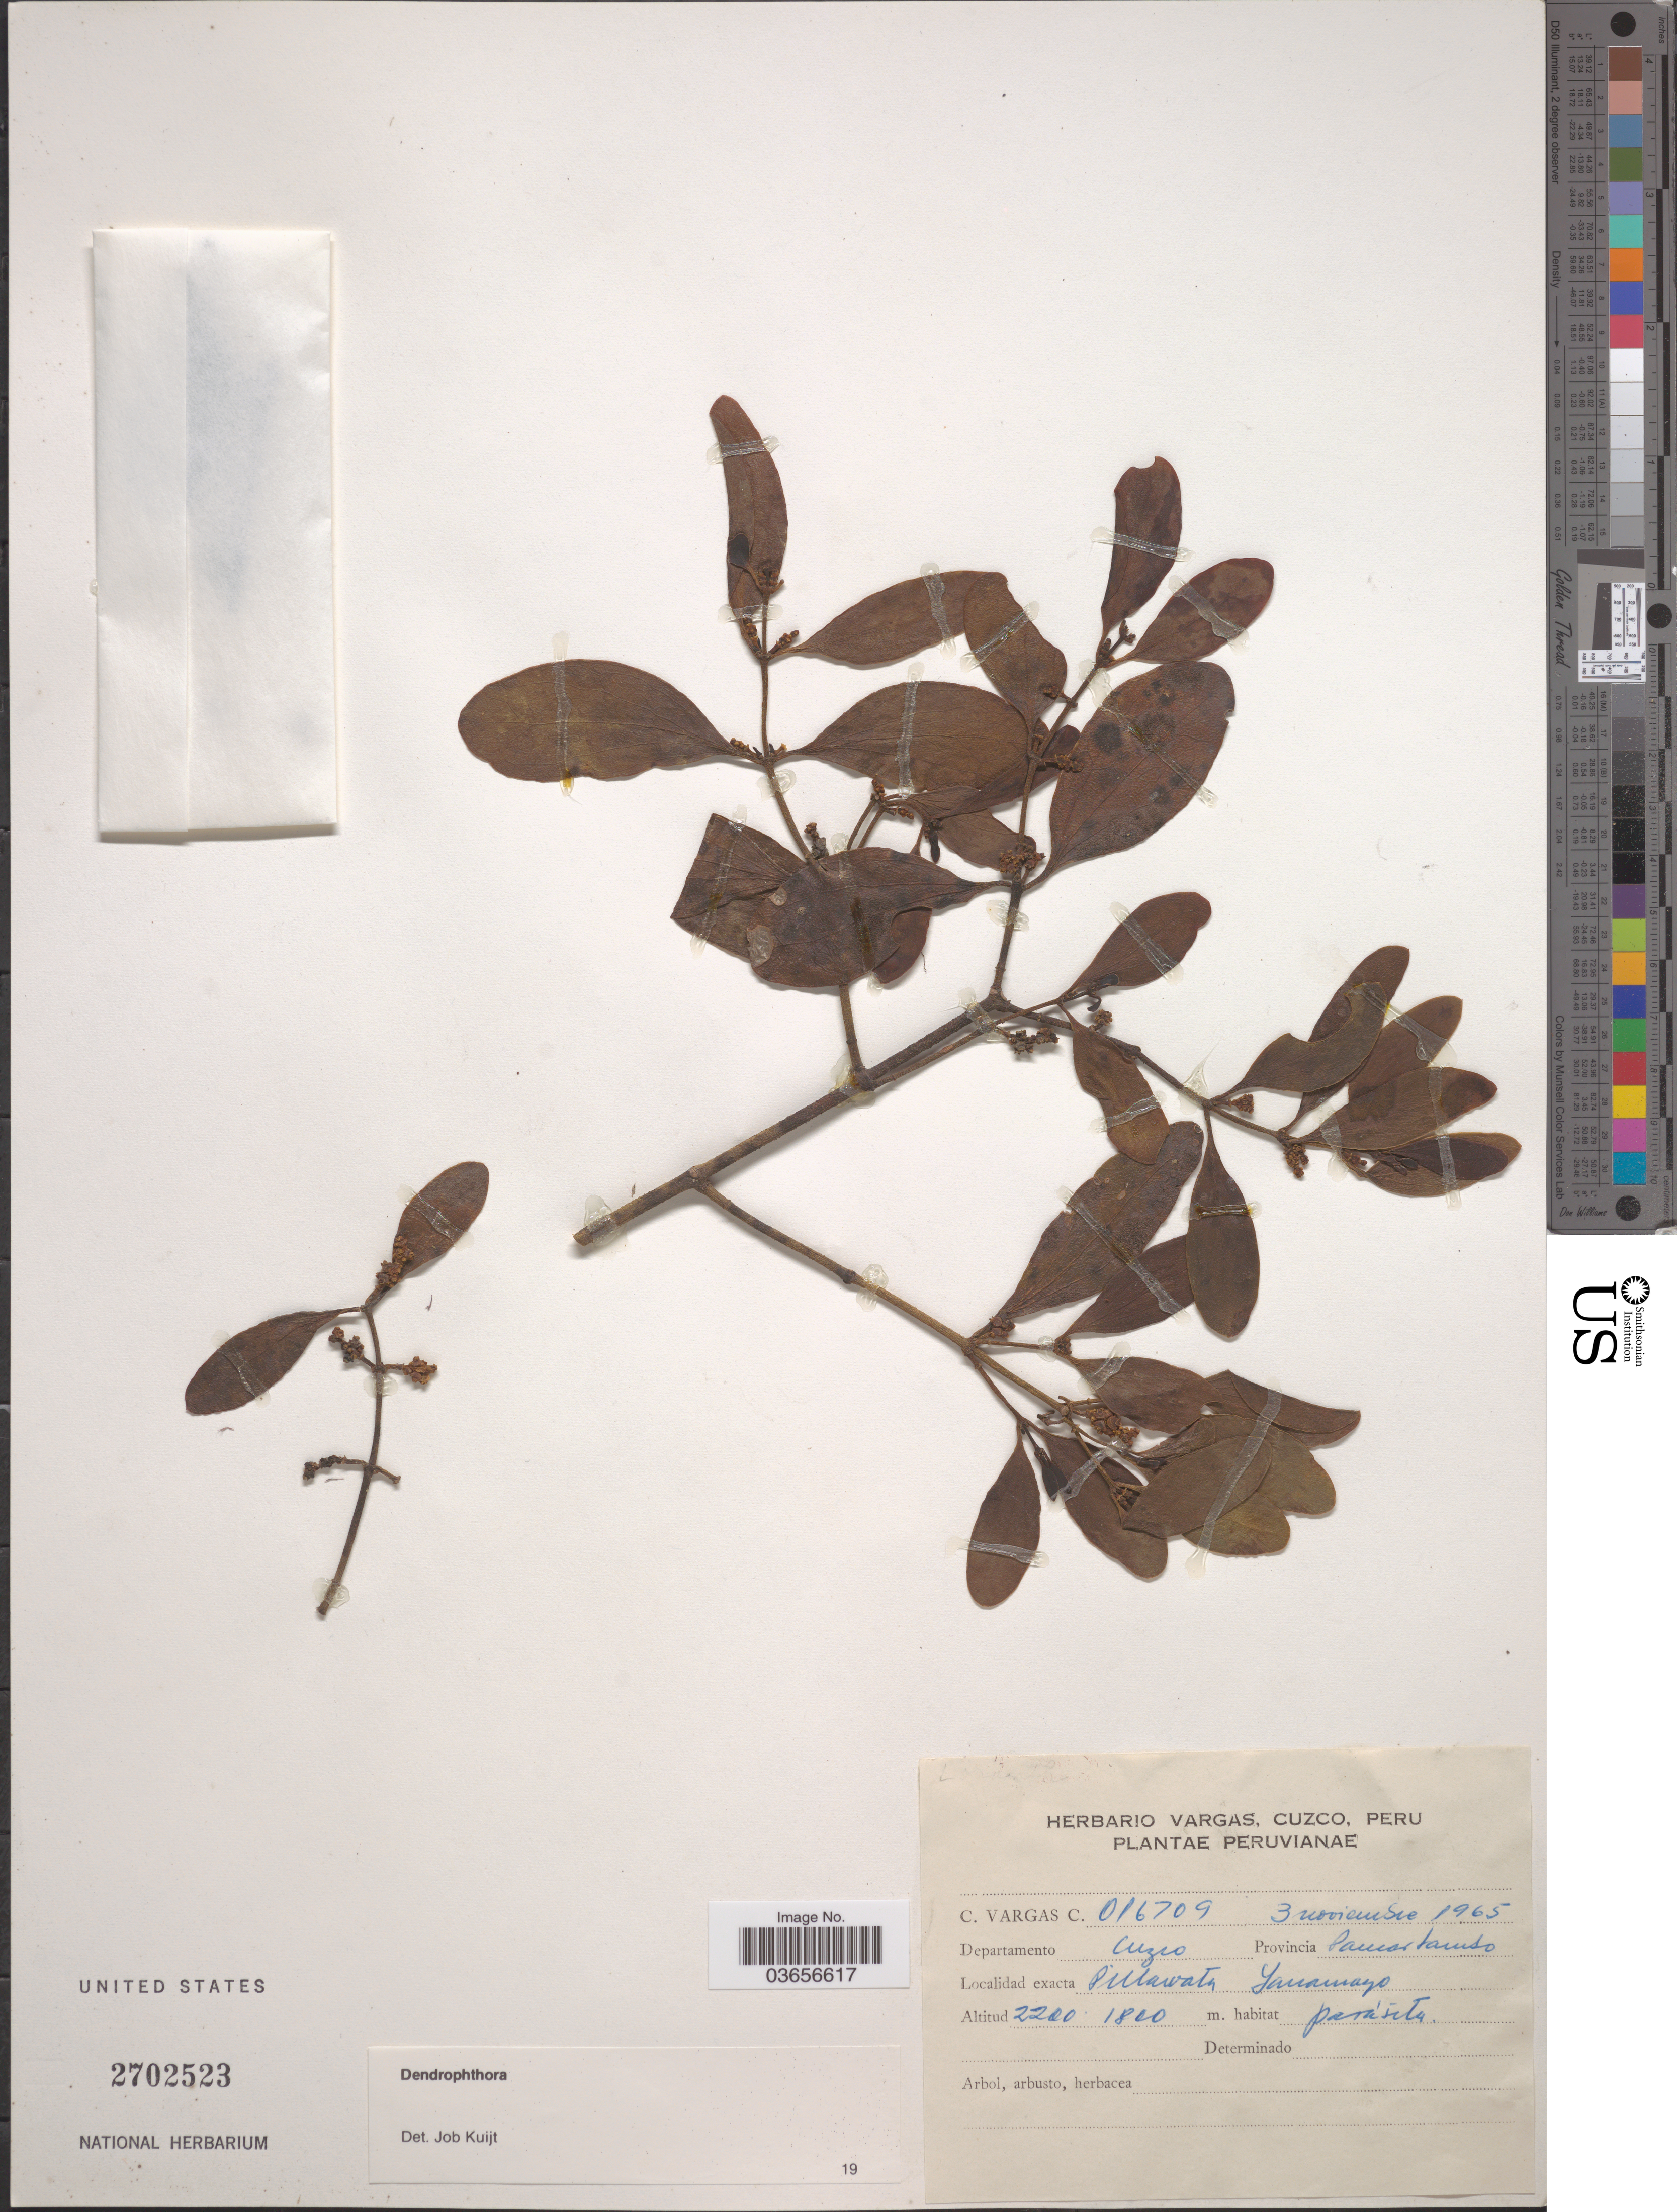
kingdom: Plantae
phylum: Tracheophyta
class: Magnoliopsida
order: Santalales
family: Viscaceae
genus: Dendrophthora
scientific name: Dendrophthora sp.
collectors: C. Vargas Calderón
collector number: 016709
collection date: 1965-11-03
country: Peru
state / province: Cusco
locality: Departamento Cuzco, Province Paucartambo, Pillawata Yanamayo.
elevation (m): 1800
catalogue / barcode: US 2702523